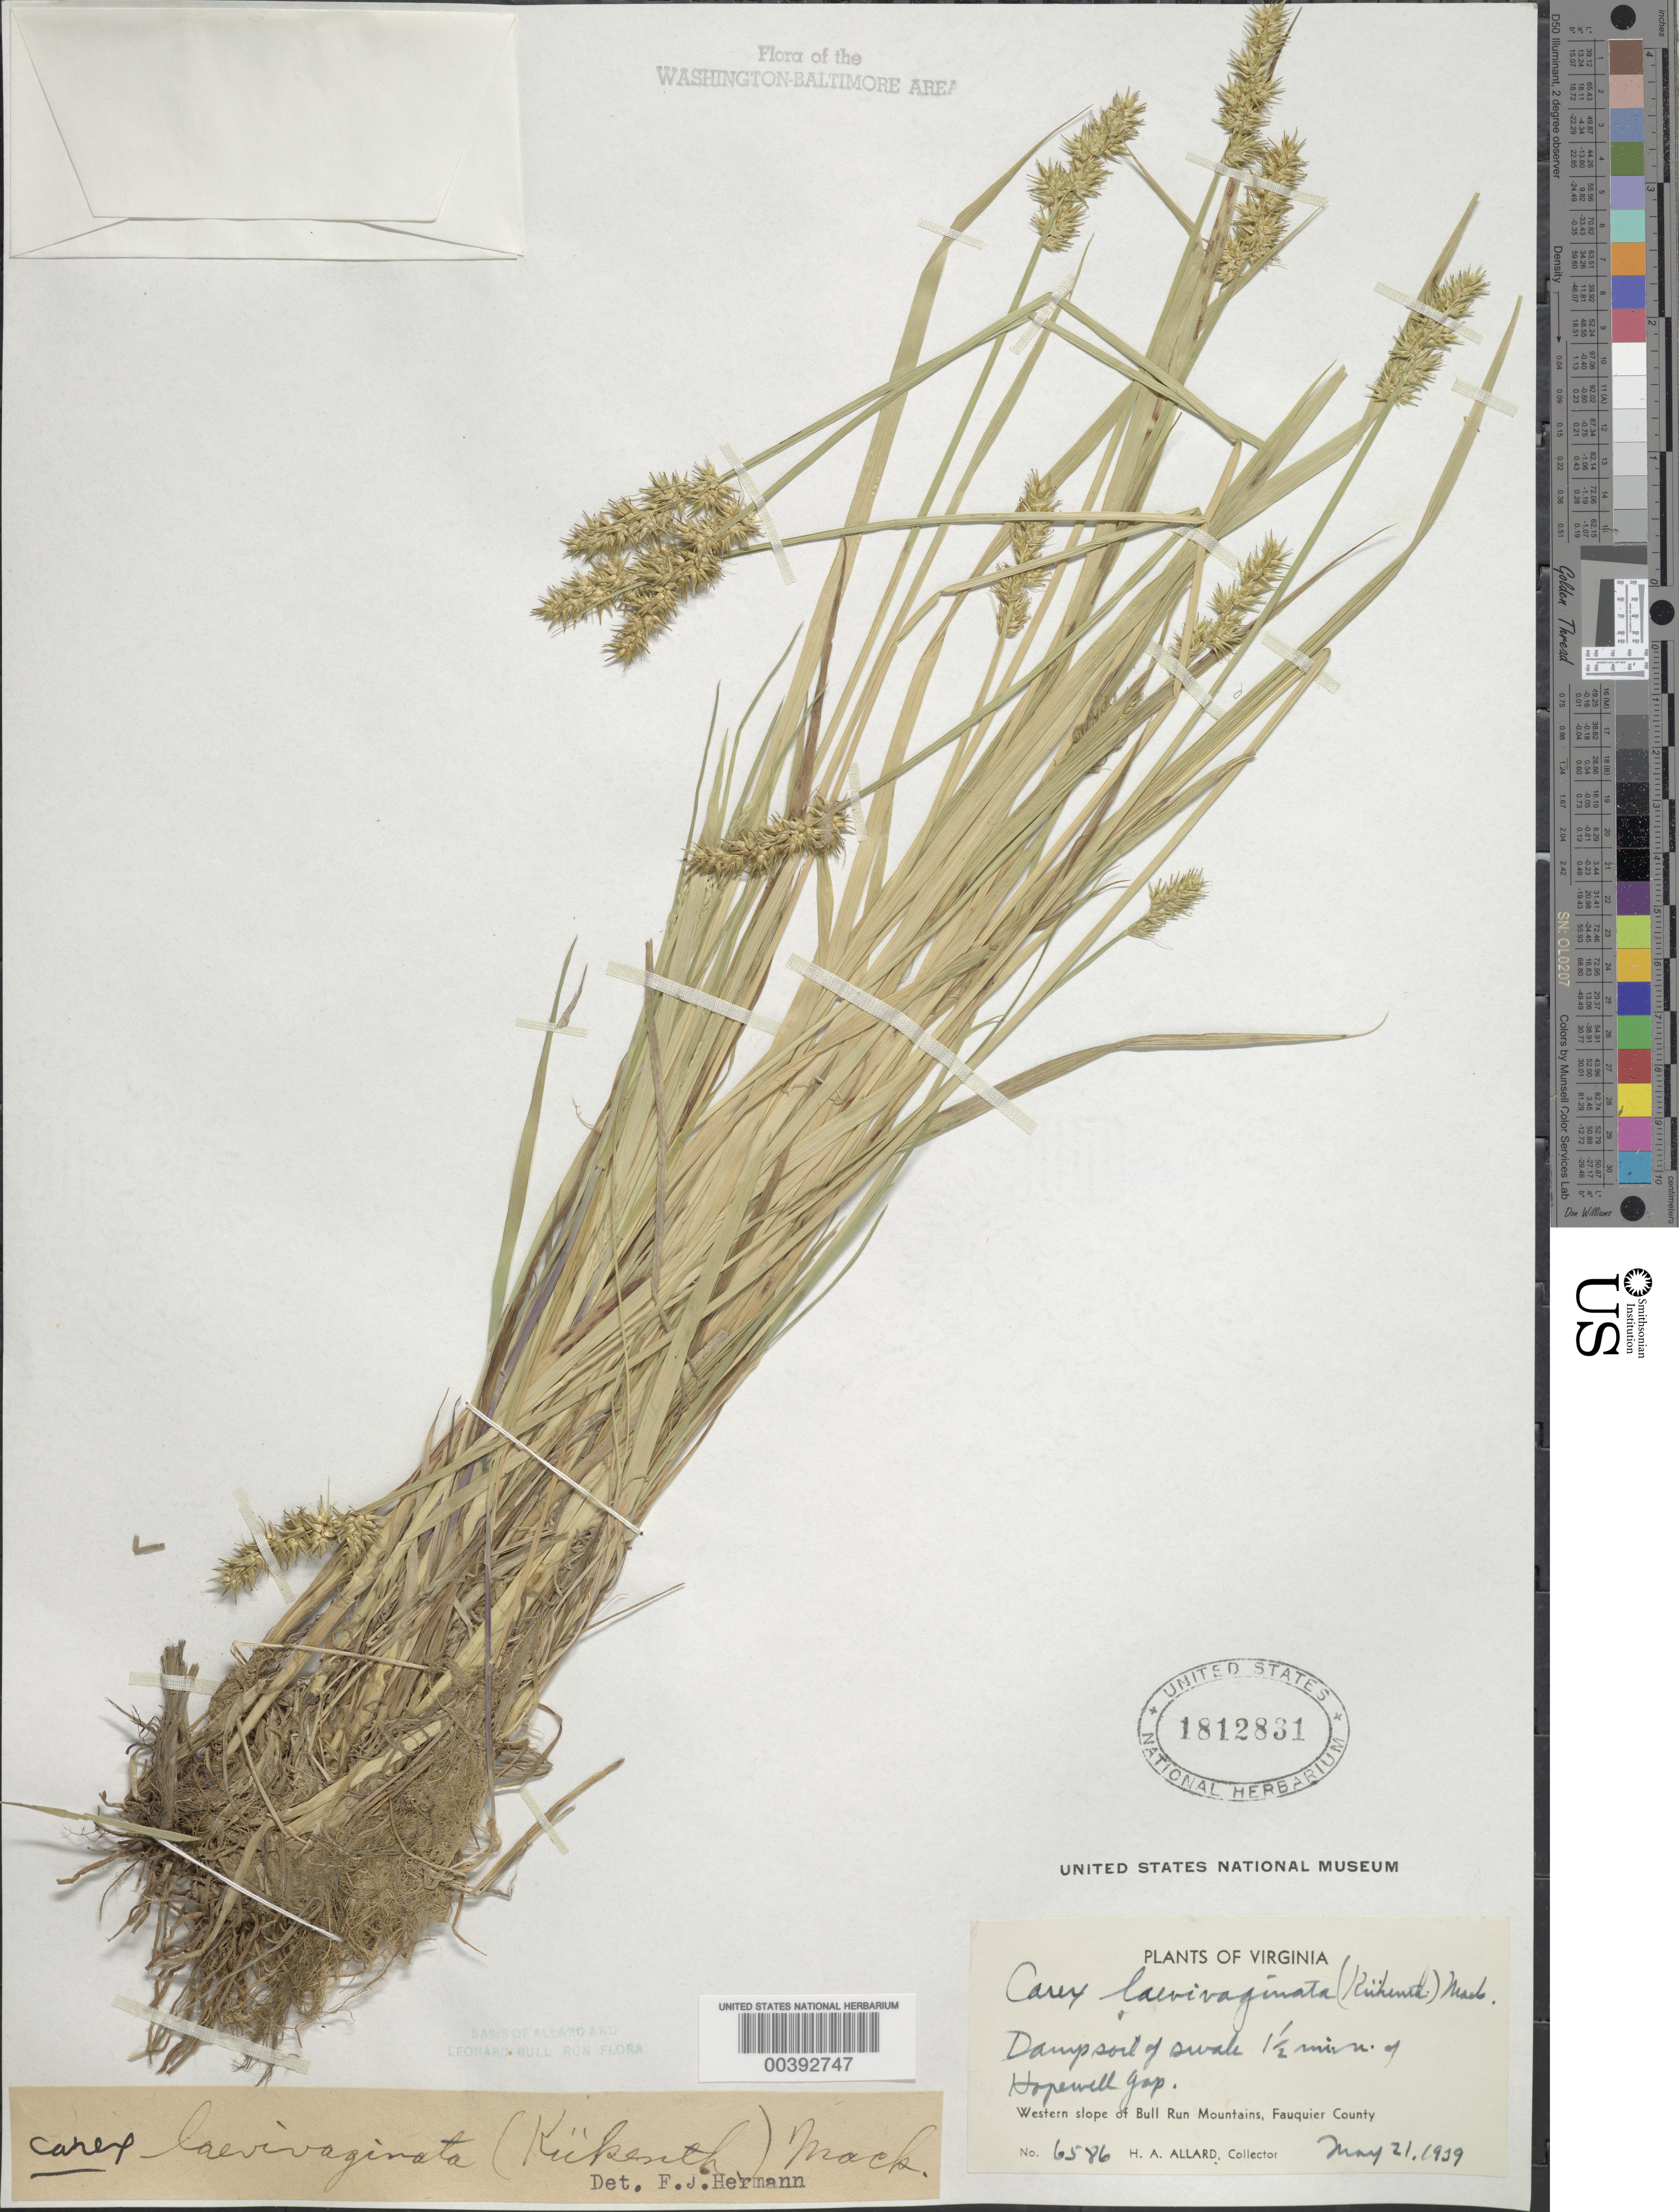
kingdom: Plantae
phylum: Tracheophyta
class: Liliopsida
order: Poales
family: Cyperaceae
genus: Carex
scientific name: Carex laevivaginata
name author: (Kük.) Mack.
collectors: H. A. Allard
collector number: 6586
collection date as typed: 21 May 1939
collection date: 1939-05-21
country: United States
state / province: Virginia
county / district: Fauquier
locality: North of Hopewell Gap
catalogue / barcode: US 1812831